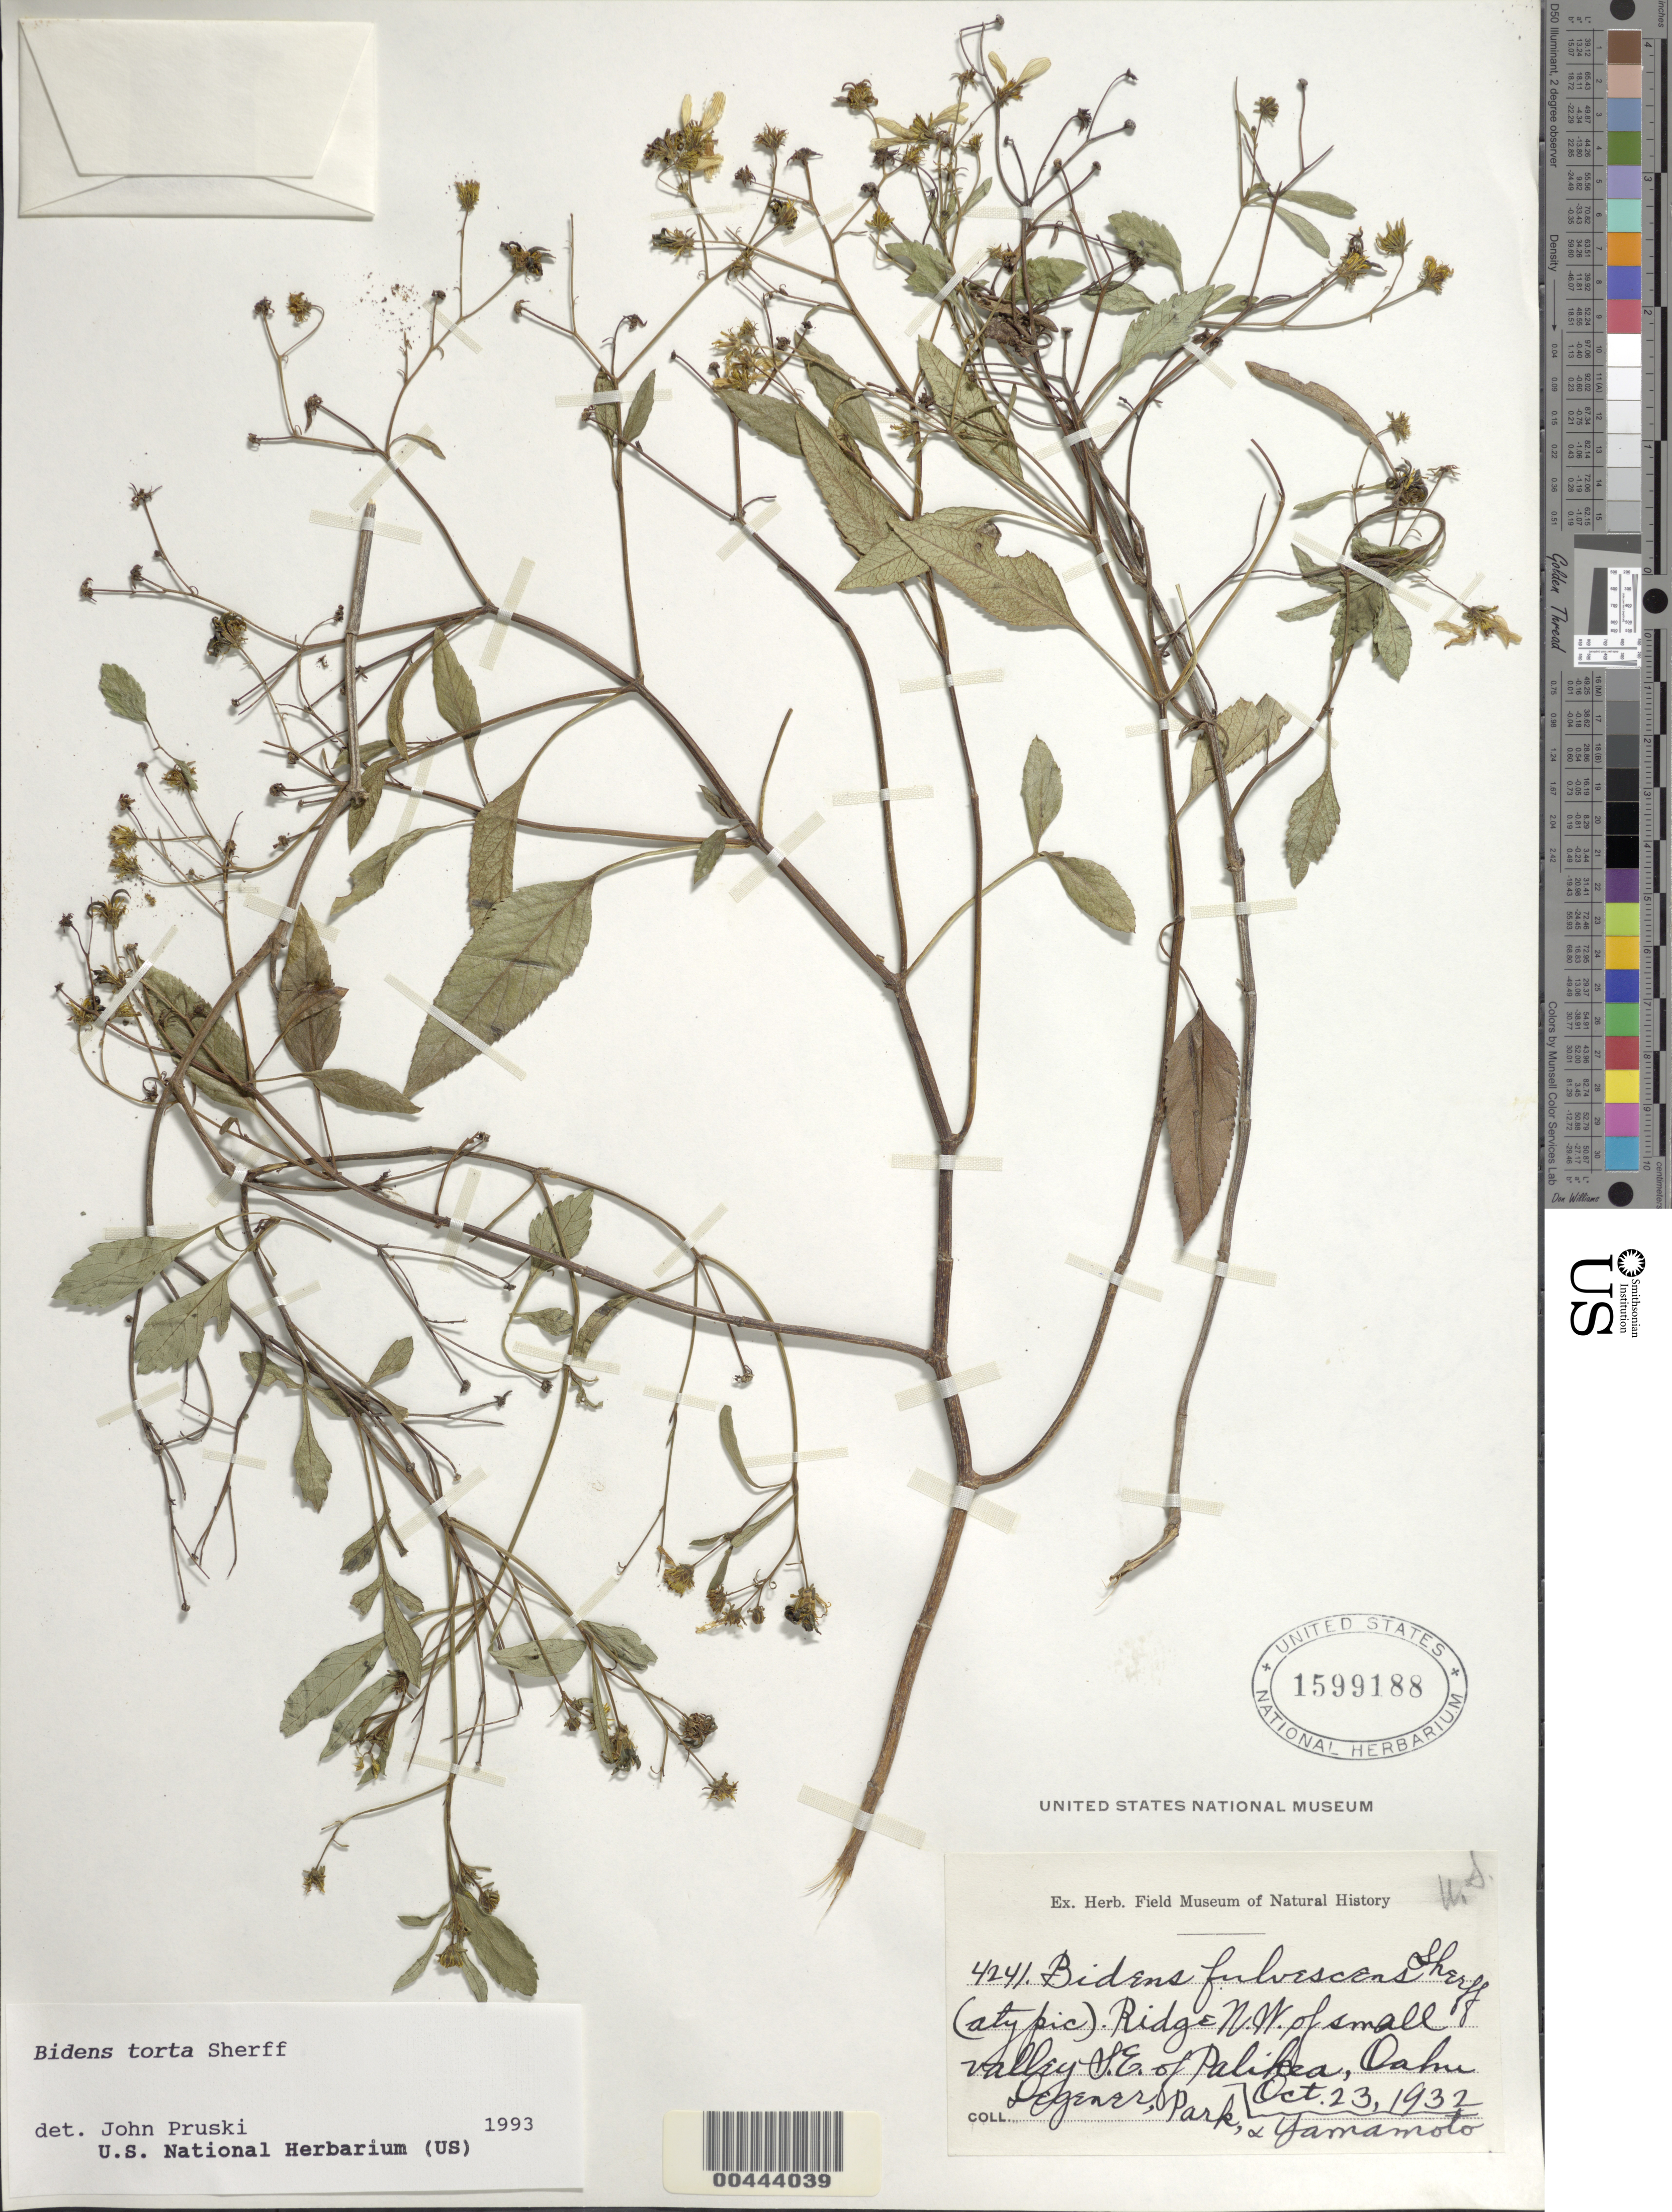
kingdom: Plantae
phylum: Tracheophyta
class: Magnoliopsida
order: Asterales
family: Asteraceae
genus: Bidens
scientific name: Bidens torta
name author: Sherff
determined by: Pruski, J. F.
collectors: O. Degener, Park & Y. Yamamoto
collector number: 4241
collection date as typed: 23 Oct 1932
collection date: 1932-10-23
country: United States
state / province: Hawaii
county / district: Honolulu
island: Oahu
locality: Ridge NW of small valley SE of Palikea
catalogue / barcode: US 1599188